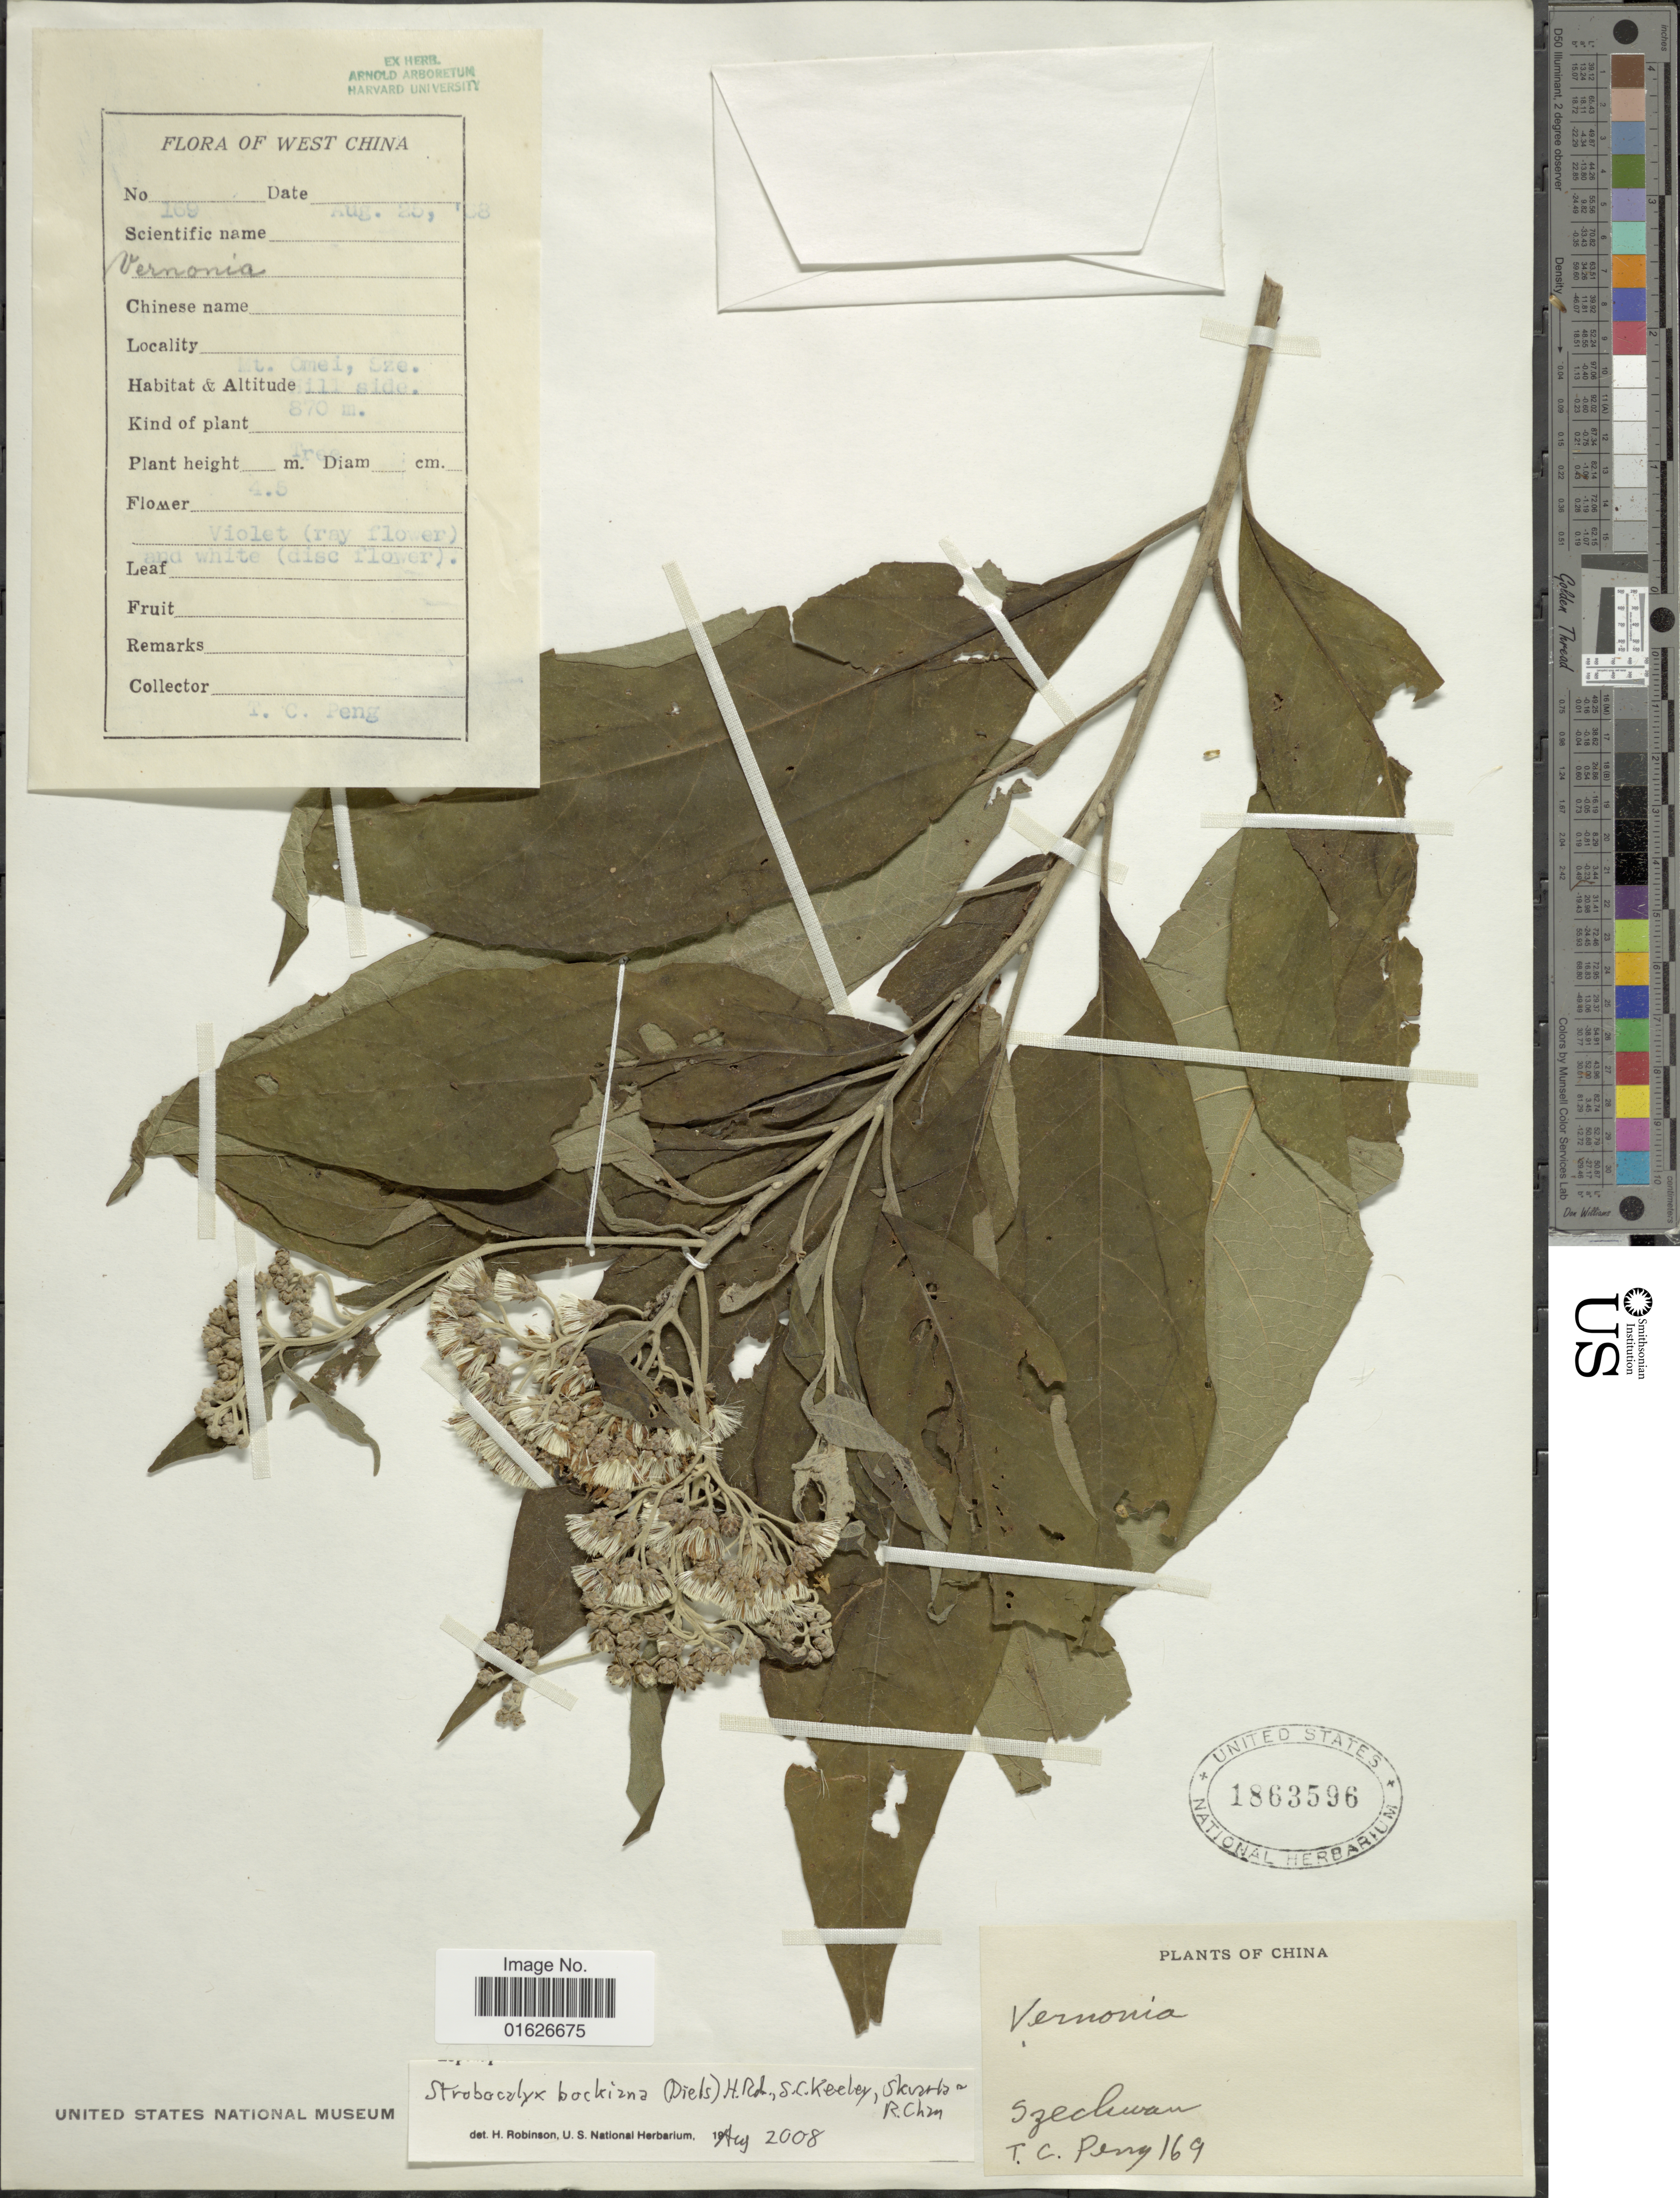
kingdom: Plantae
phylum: Tracheophyta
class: Magnoliopsida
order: Asterales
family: Asteraceae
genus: Strobocalyx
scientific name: Strobocalyx bockiana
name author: (Diels) H. Rob.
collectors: T. K. Peng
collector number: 169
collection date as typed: Transcribed d/m/y: 25/8/88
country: China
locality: West China, Mt,.Omei, Sze Hill side, Szechwan. [interpreted]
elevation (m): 870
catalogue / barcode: US 1863596